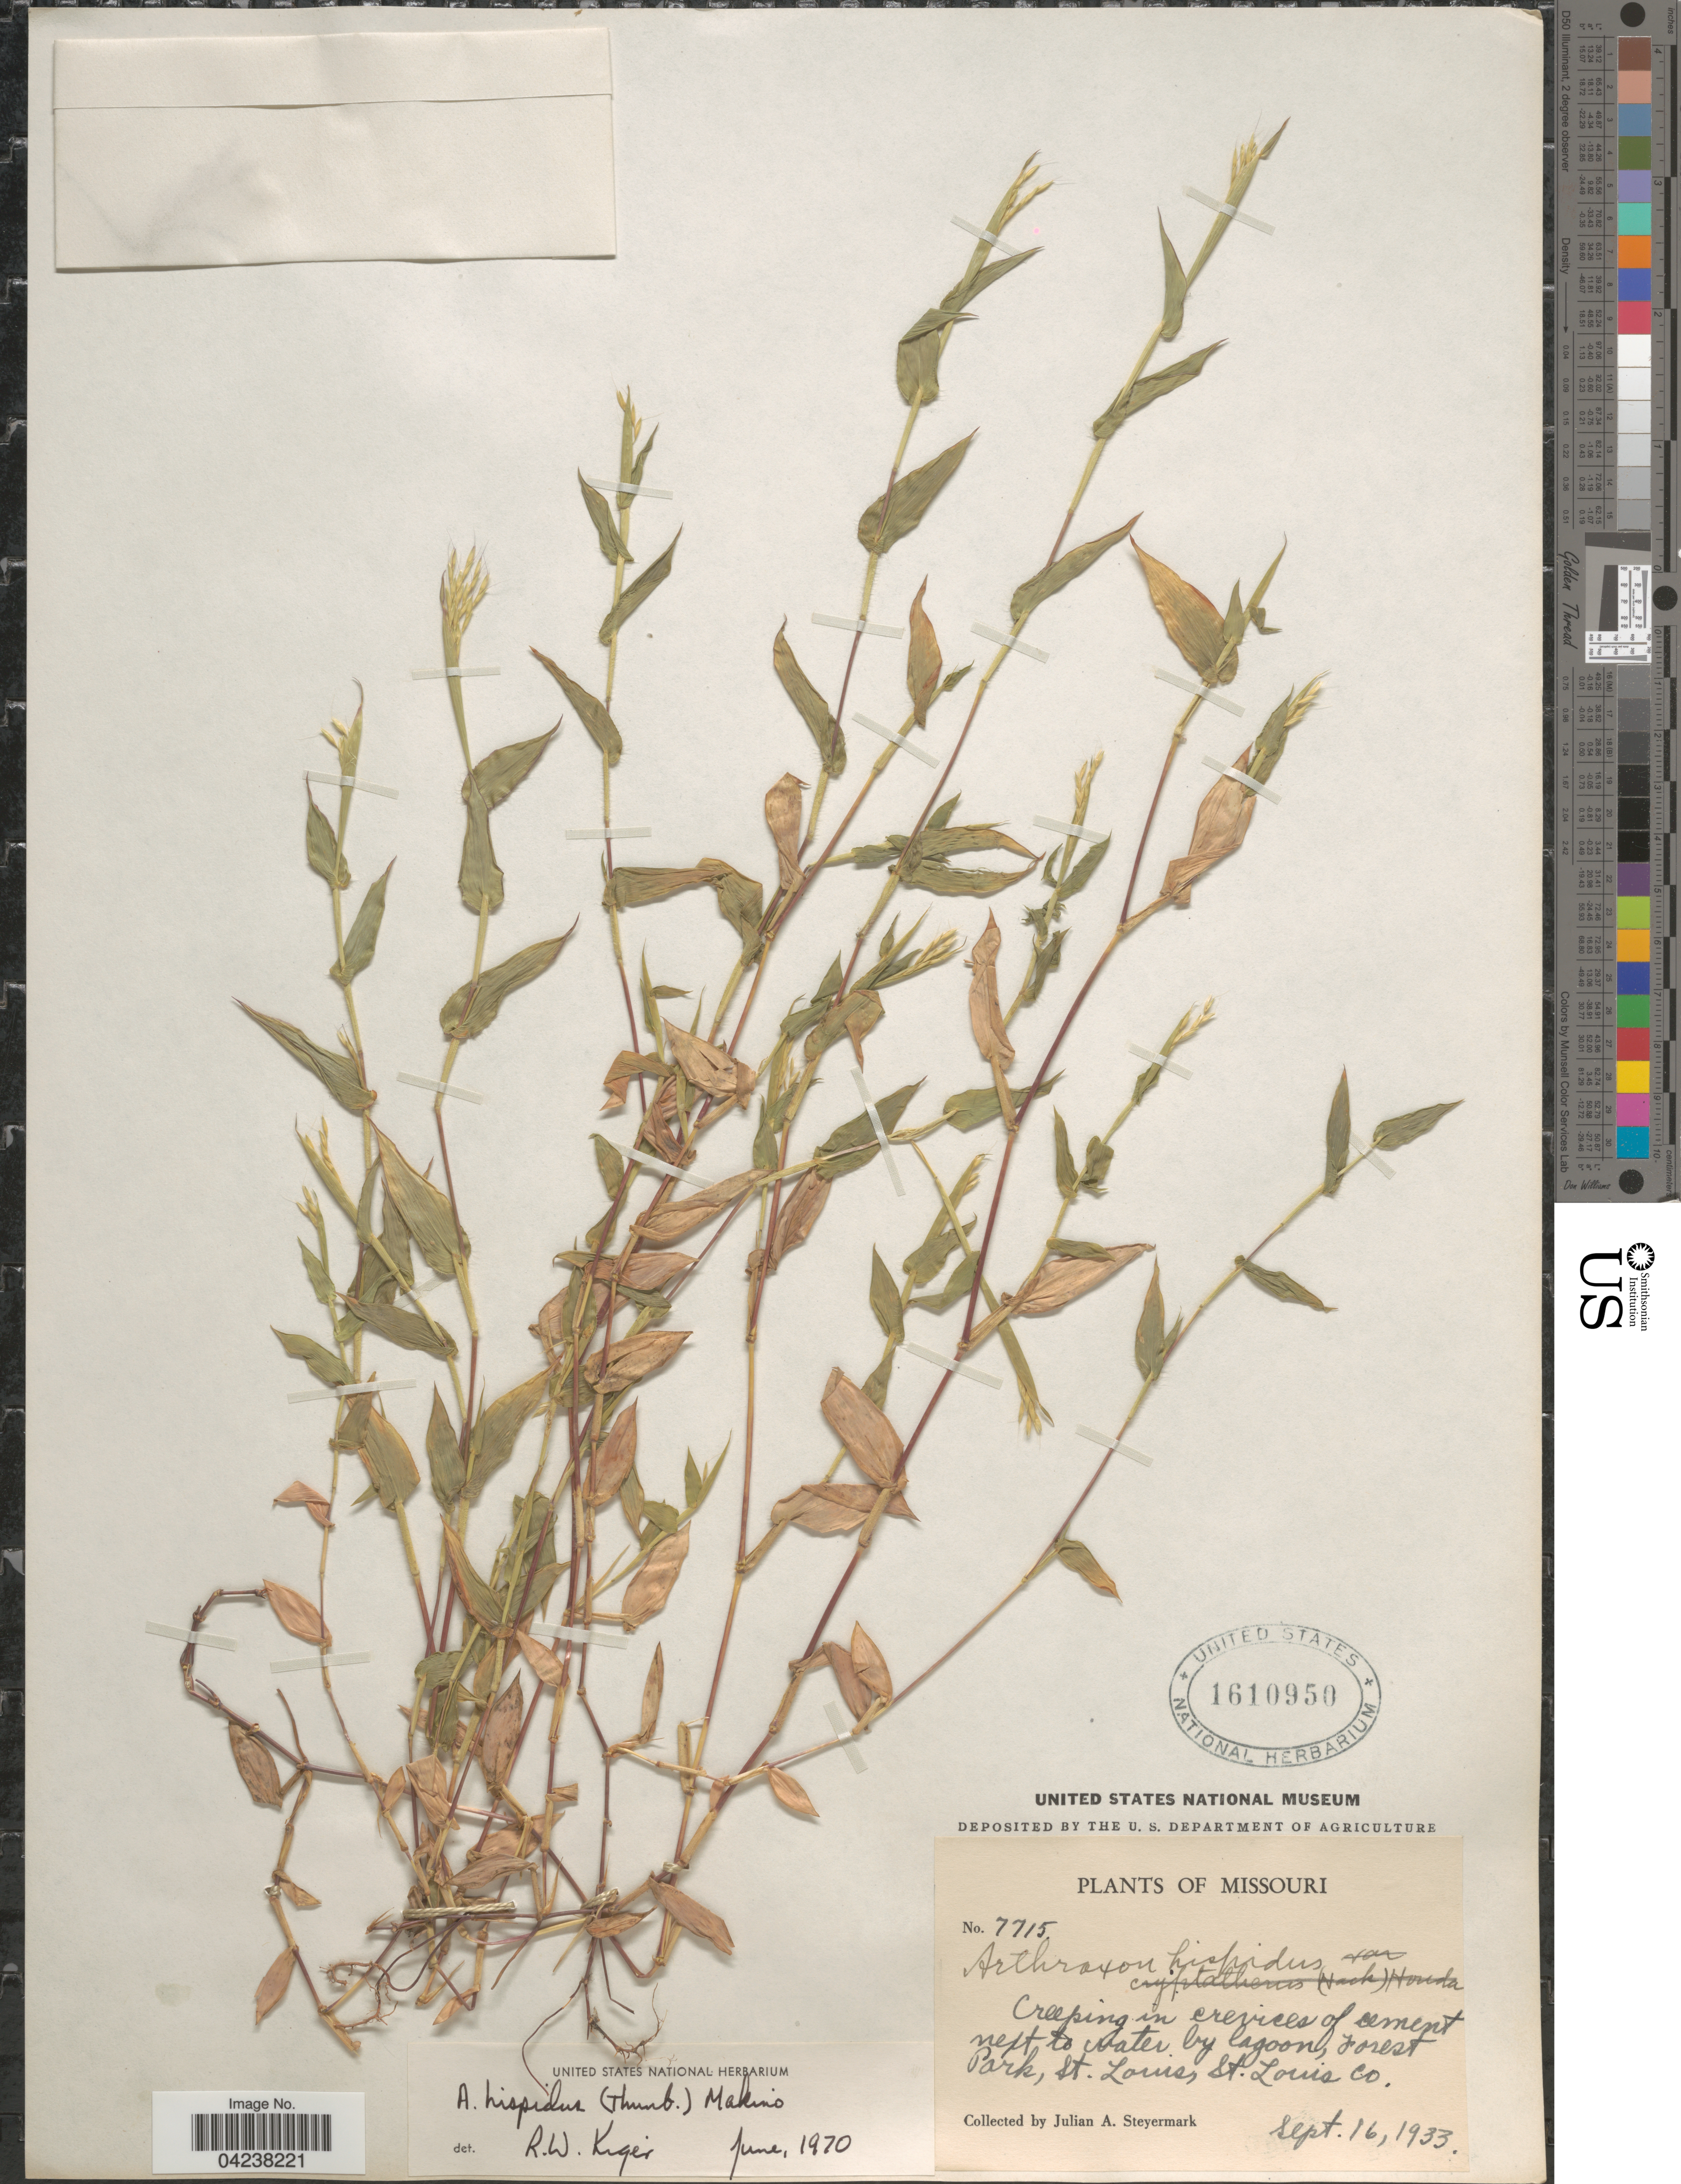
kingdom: Plantae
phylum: Tracheophyta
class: Liliopsida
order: Poales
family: Poaceae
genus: Arthraxon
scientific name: Arthraxon hispidus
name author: (Thunb.) Makino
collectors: J. Steyermark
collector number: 7715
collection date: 1933-09-16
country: United States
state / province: Missouri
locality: Creeping in crevices of cement next to water by lagoon, Forest Park, St. Louis, St. Louis Co.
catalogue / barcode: US 1610950